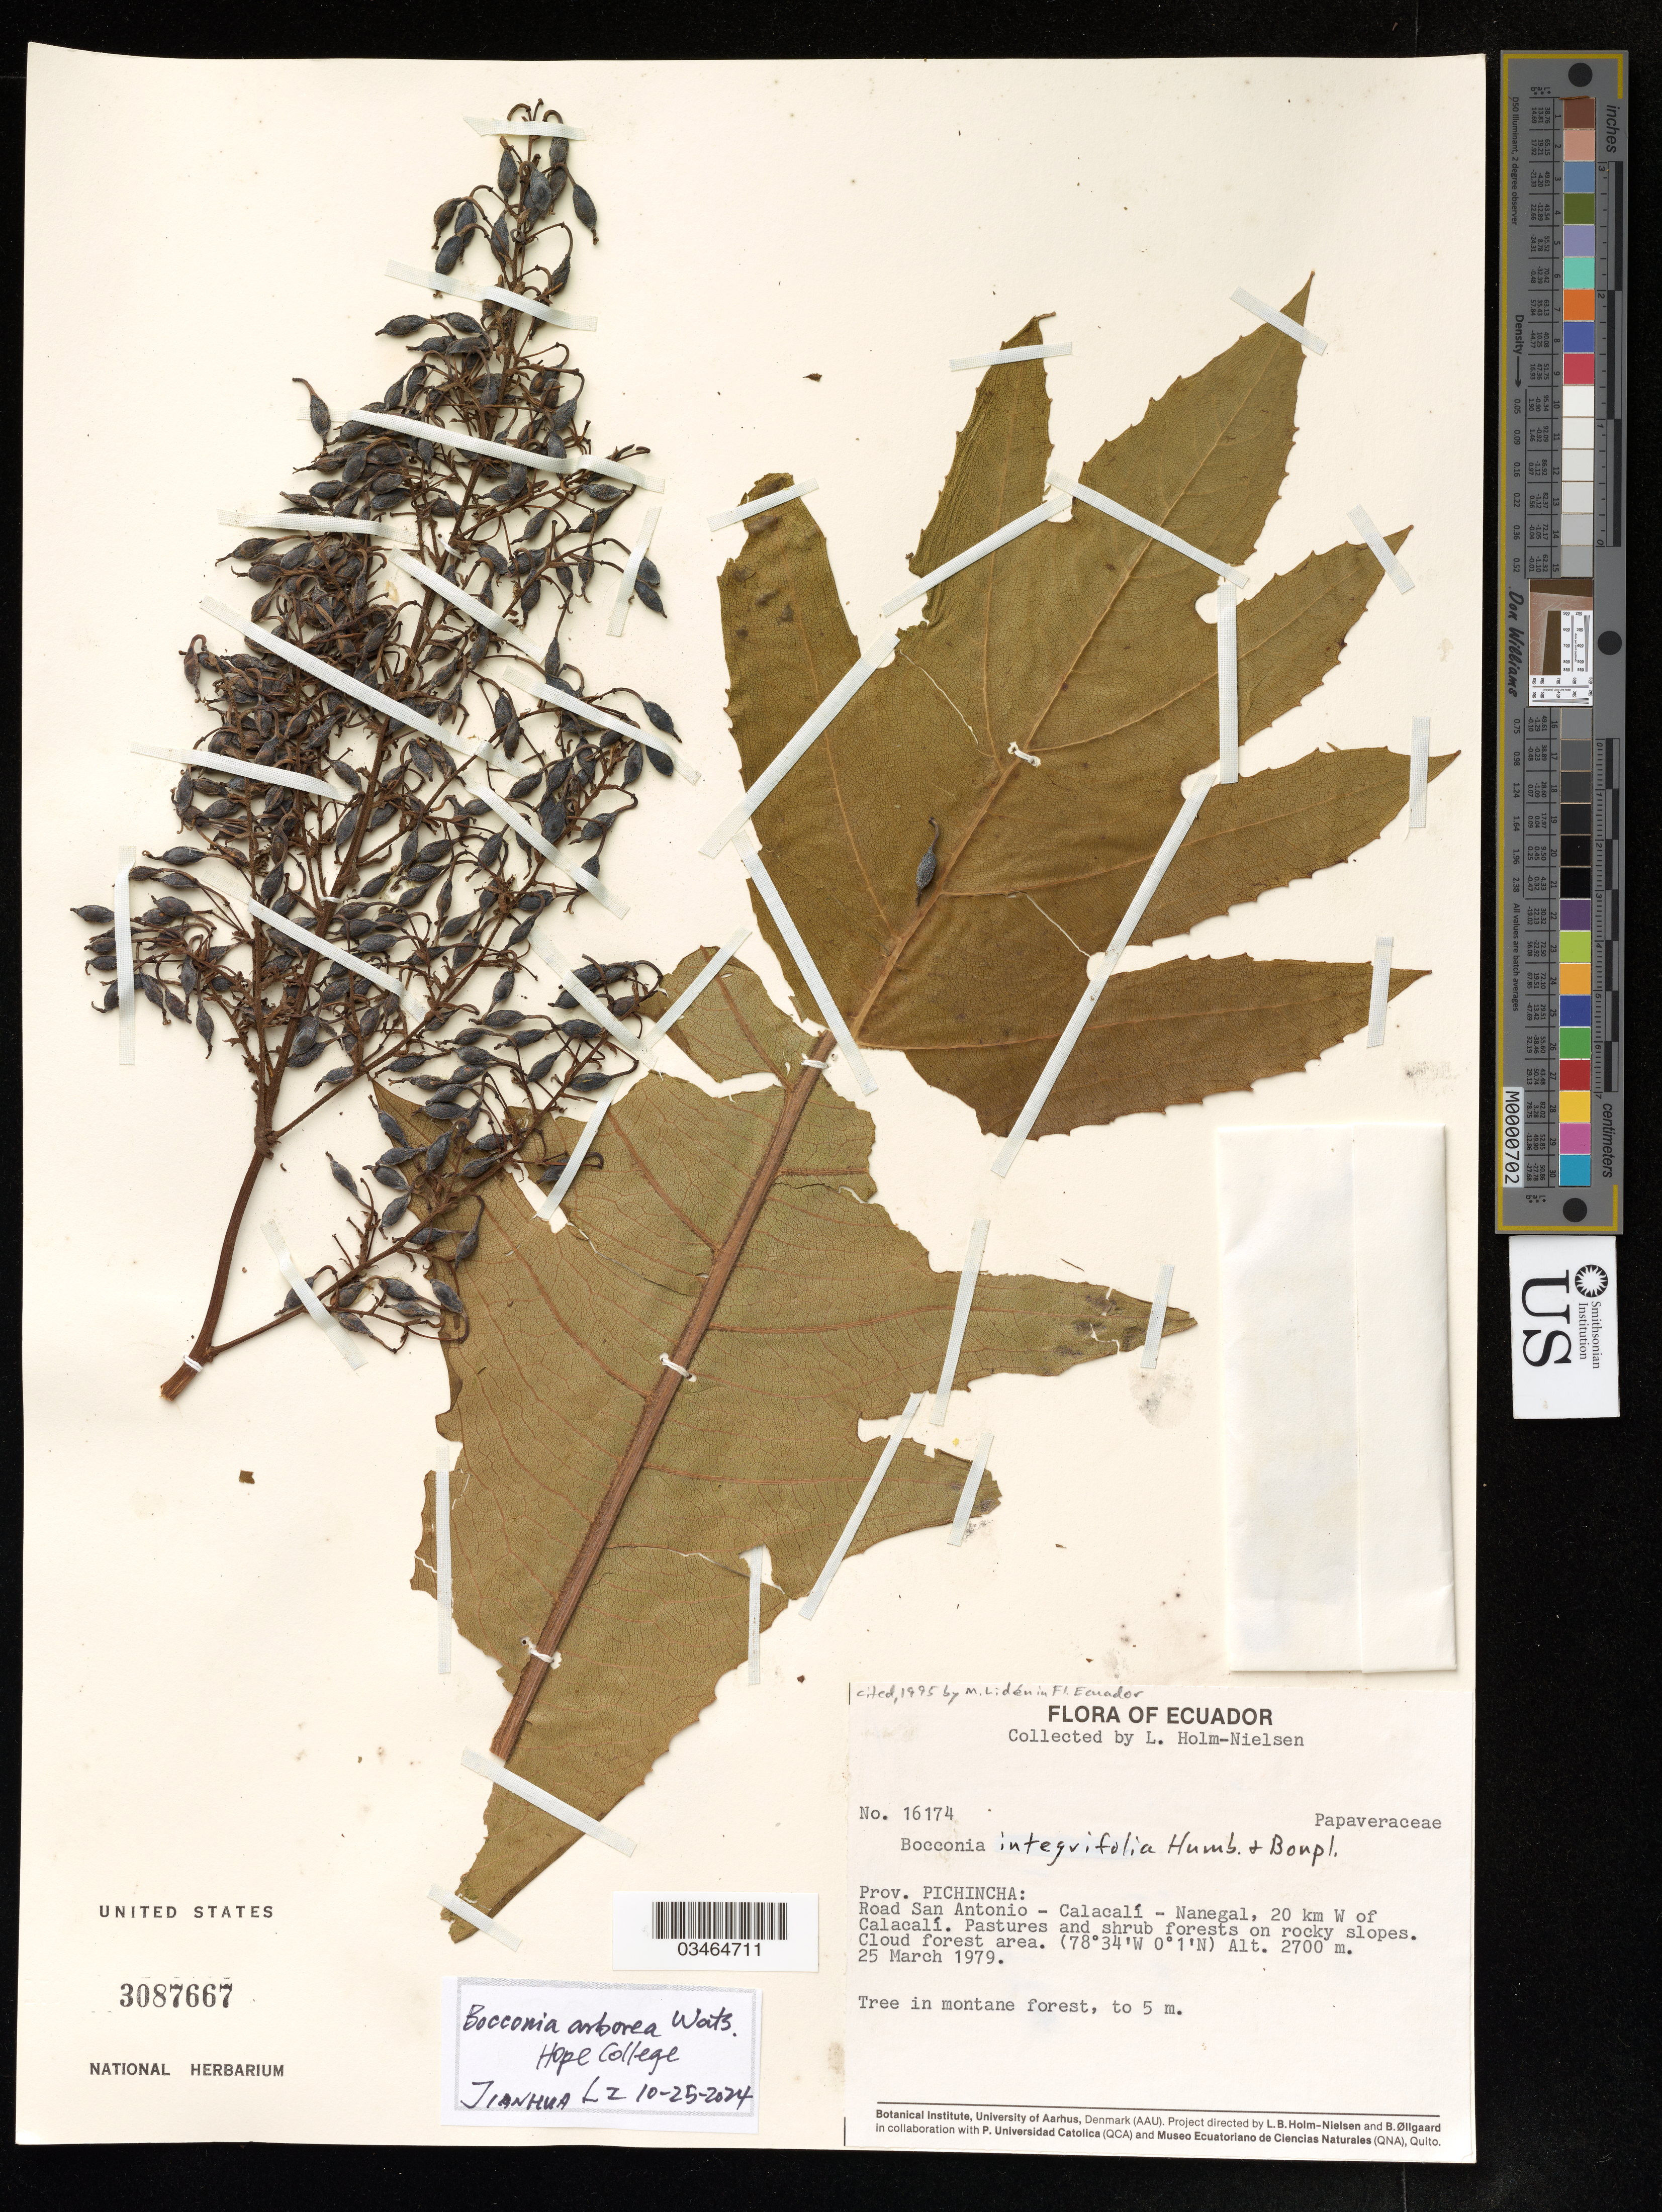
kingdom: Plantae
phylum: Tracheophyta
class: Magnoliopsida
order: Ranunculales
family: Papaveraceae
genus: Bocconia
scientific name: Bocconia arborea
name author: S. Watson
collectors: L. Holm-Nielsen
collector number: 16174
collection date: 1979-03-25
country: Ecuador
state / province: Pichincha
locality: Road San Antonio - Calacalí - Nanegal, 20 km W of Calacalí.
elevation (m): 2700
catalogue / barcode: US 3087667